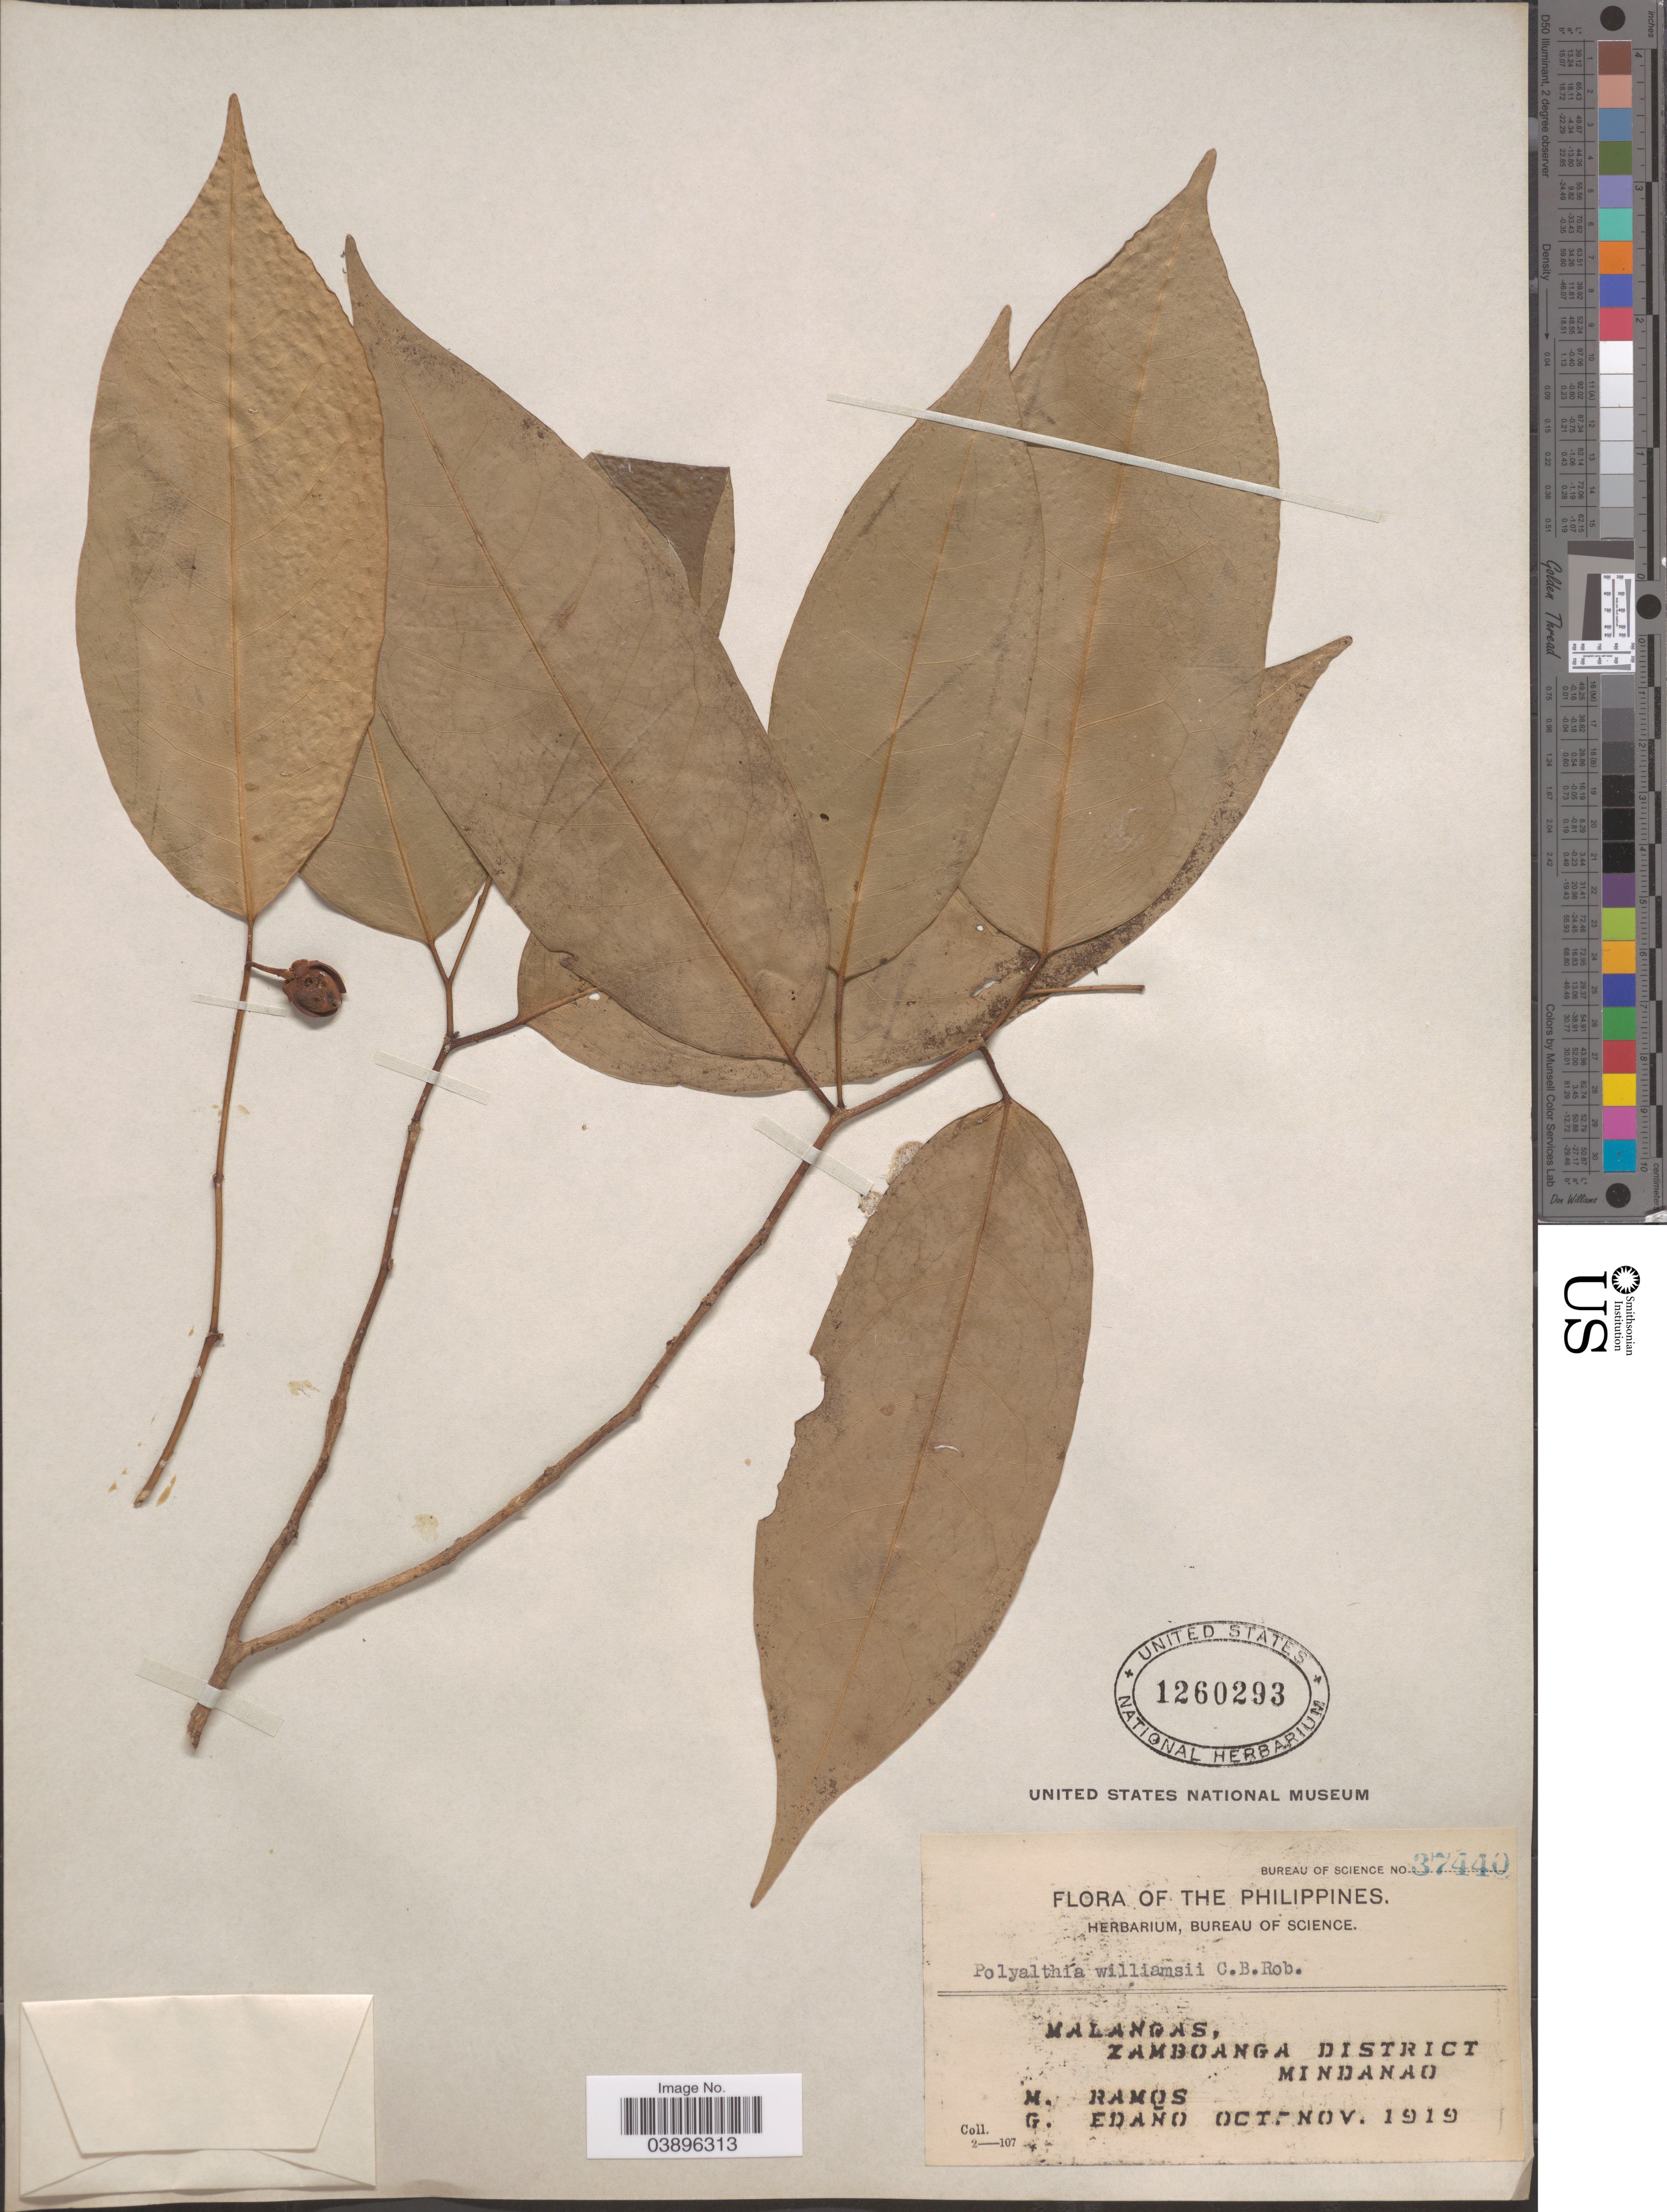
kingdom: Plantae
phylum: Tracheophyta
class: Magnoliopsida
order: Magnoliales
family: Annonaceae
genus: Polyalthia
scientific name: Polyalthia williamsii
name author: C.B. Rob.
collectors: M. Ramos & G. Edaño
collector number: Bureau of Science 37440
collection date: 1919-10/1919-11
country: Philippines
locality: Malangas, Zamboanga District, Mindanao.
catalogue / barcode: US 1260293